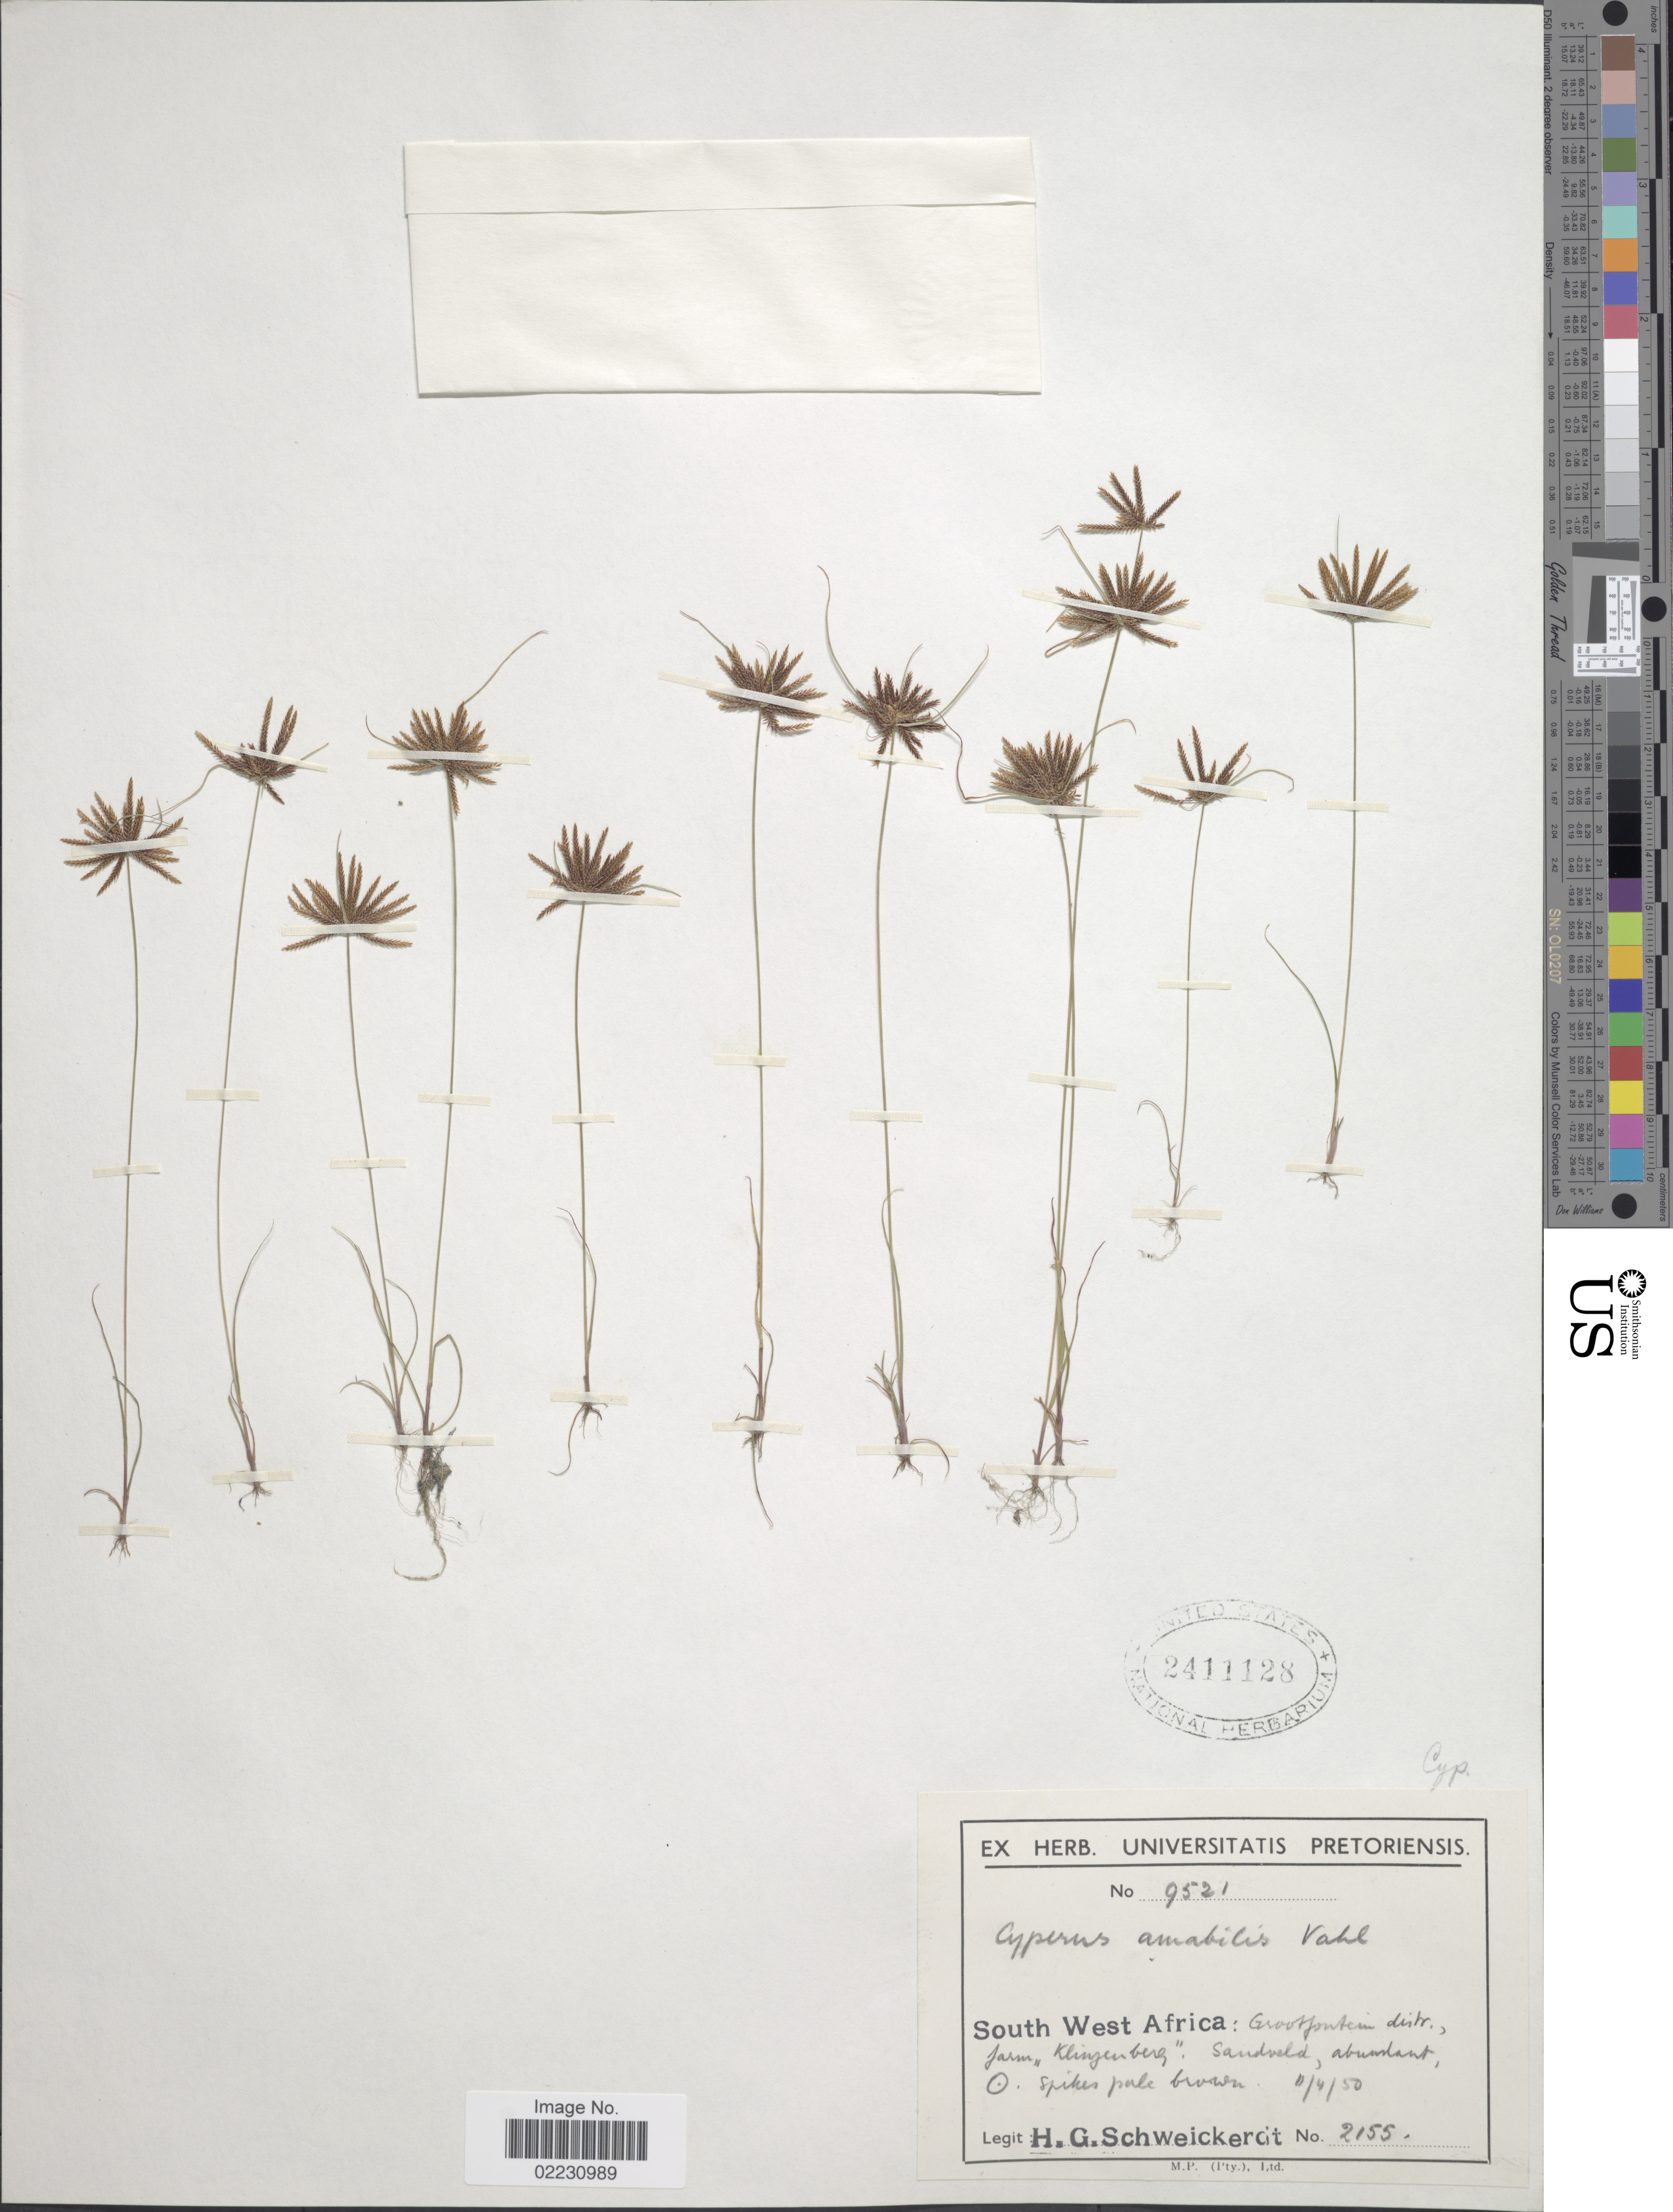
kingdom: Plantae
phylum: Tracheophyta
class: Liliopsida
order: Poales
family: Cyperaceae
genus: Cyperus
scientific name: Cyperus amabilis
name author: Vahl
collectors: H. Schweickerdt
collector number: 2155/9521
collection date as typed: Transcribed d/m/y: 11/4/50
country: Namibia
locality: South West Africa: Grootfontein distr., farm Keibib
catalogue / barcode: US 2411128